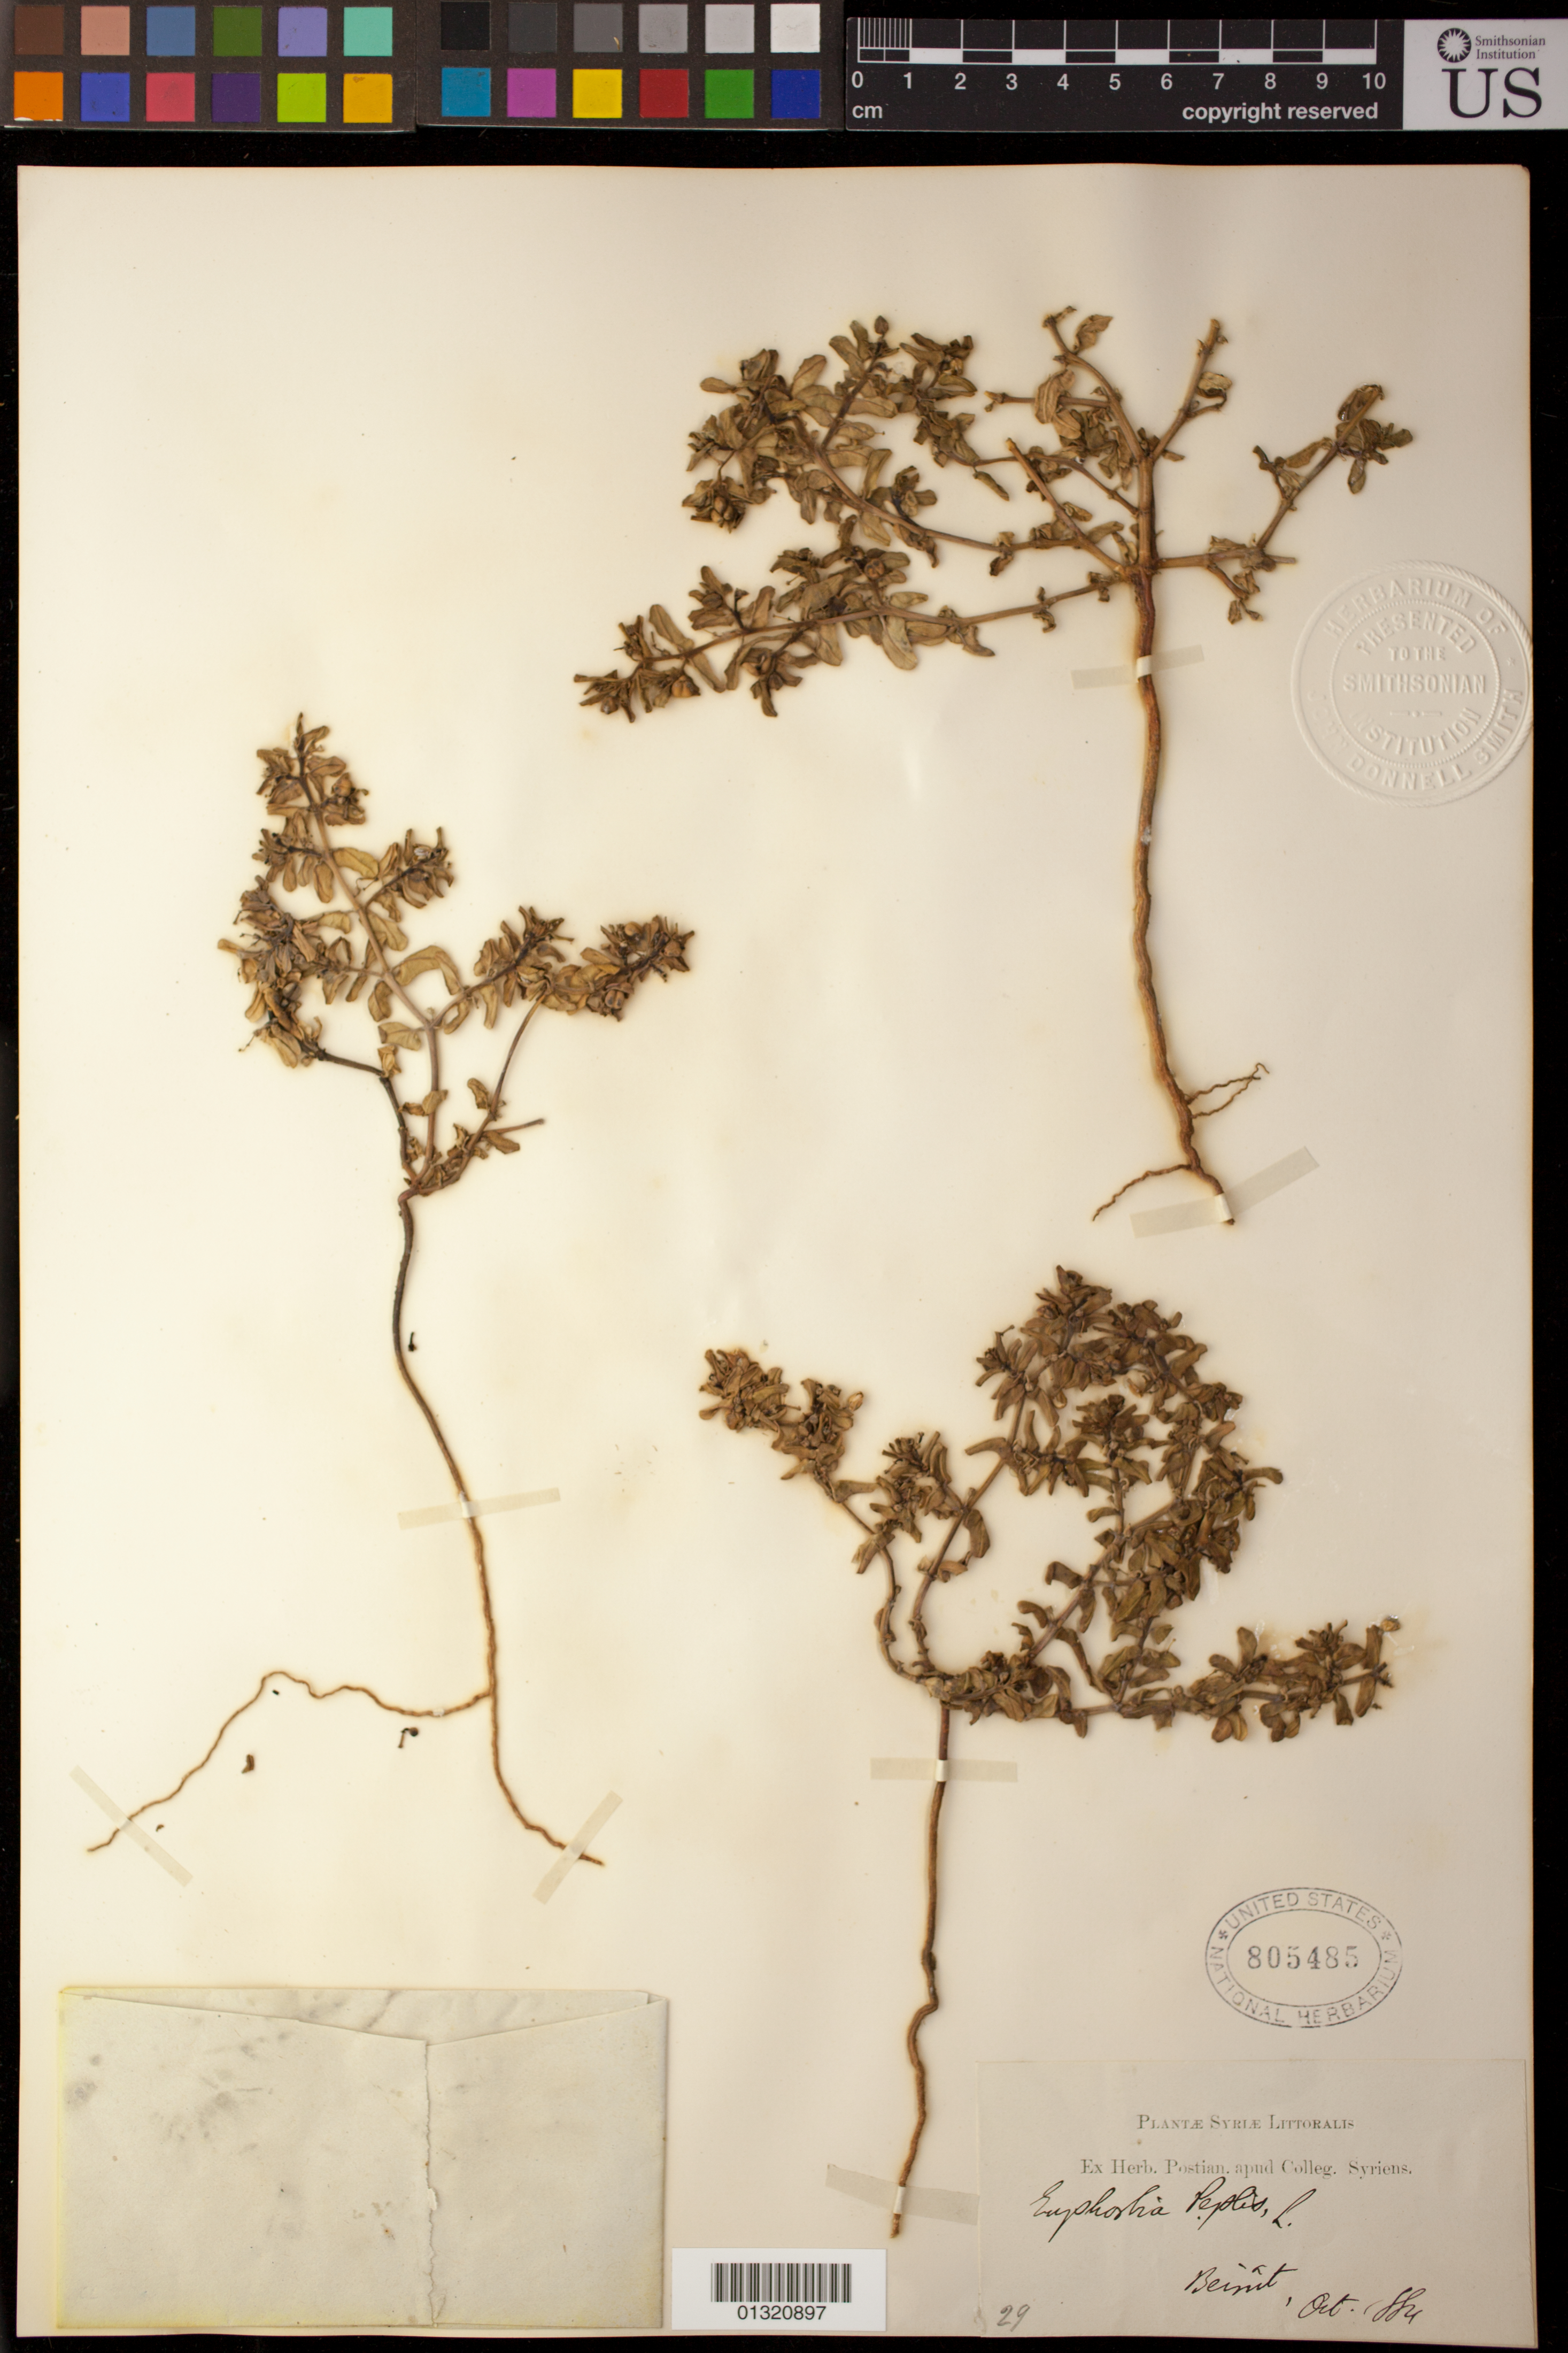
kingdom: Plantae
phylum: Tracheophyta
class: Magnoliopsida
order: Malpighiales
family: Euphorbiaceae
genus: Euphorbia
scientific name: Euphorbia peplus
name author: L.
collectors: ex herb. Postian. apud Colleg. Syriens. Protest. USE "Fannie P. A. Shepard" (10308853) AS PRIMARY COLLECTOR INSTEAD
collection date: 1884-10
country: Lebanon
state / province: Beyrouth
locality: Beirut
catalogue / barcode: US 805485